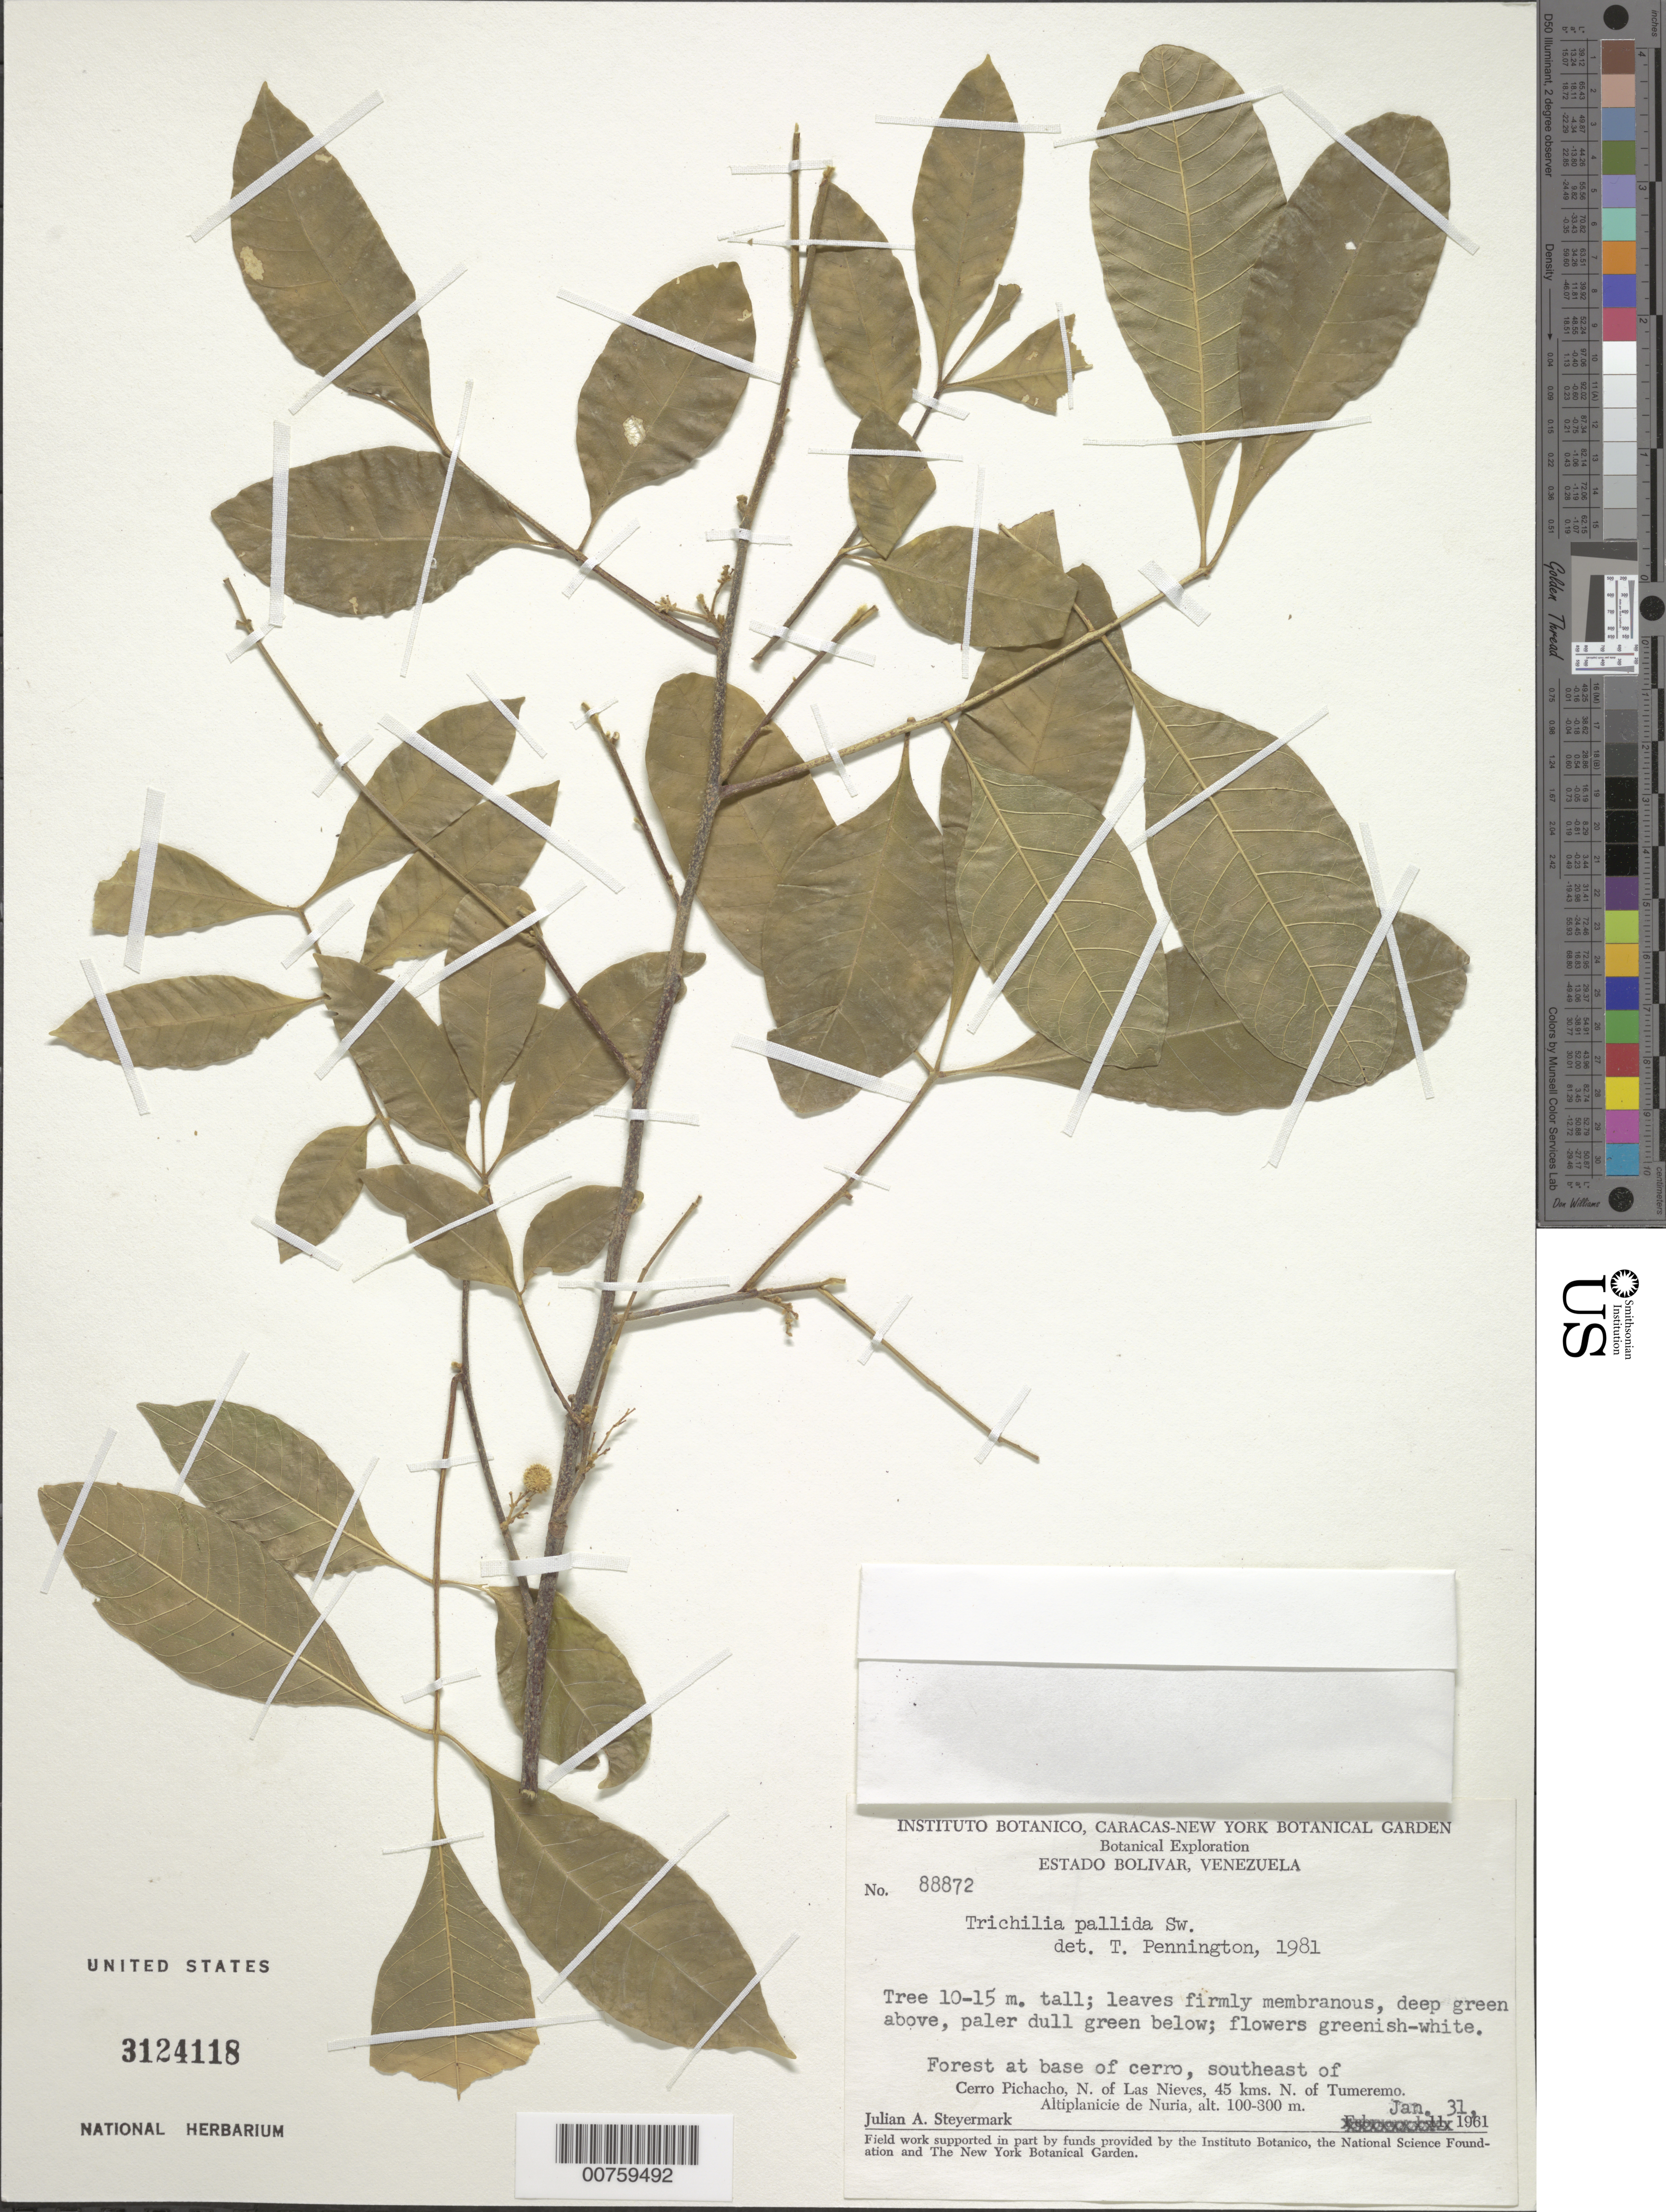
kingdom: Plantae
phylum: Tracheophyta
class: Magnoliopsida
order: Sapindales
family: Meliaceae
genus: Trichilia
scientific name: Trichilia pallida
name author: Sw.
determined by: Pennington, T. D., (K)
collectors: J. Steyermark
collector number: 88872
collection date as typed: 31-Jan-61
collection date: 1961-01-31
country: Venezuela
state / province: Bolívar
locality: Cerro El Picacho, SE of; N of Las Nieves, 45 km N of Tumeremo, Altiplanicie de Nuria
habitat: Forest at base of cerro, SE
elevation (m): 100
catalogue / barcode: US 3124118